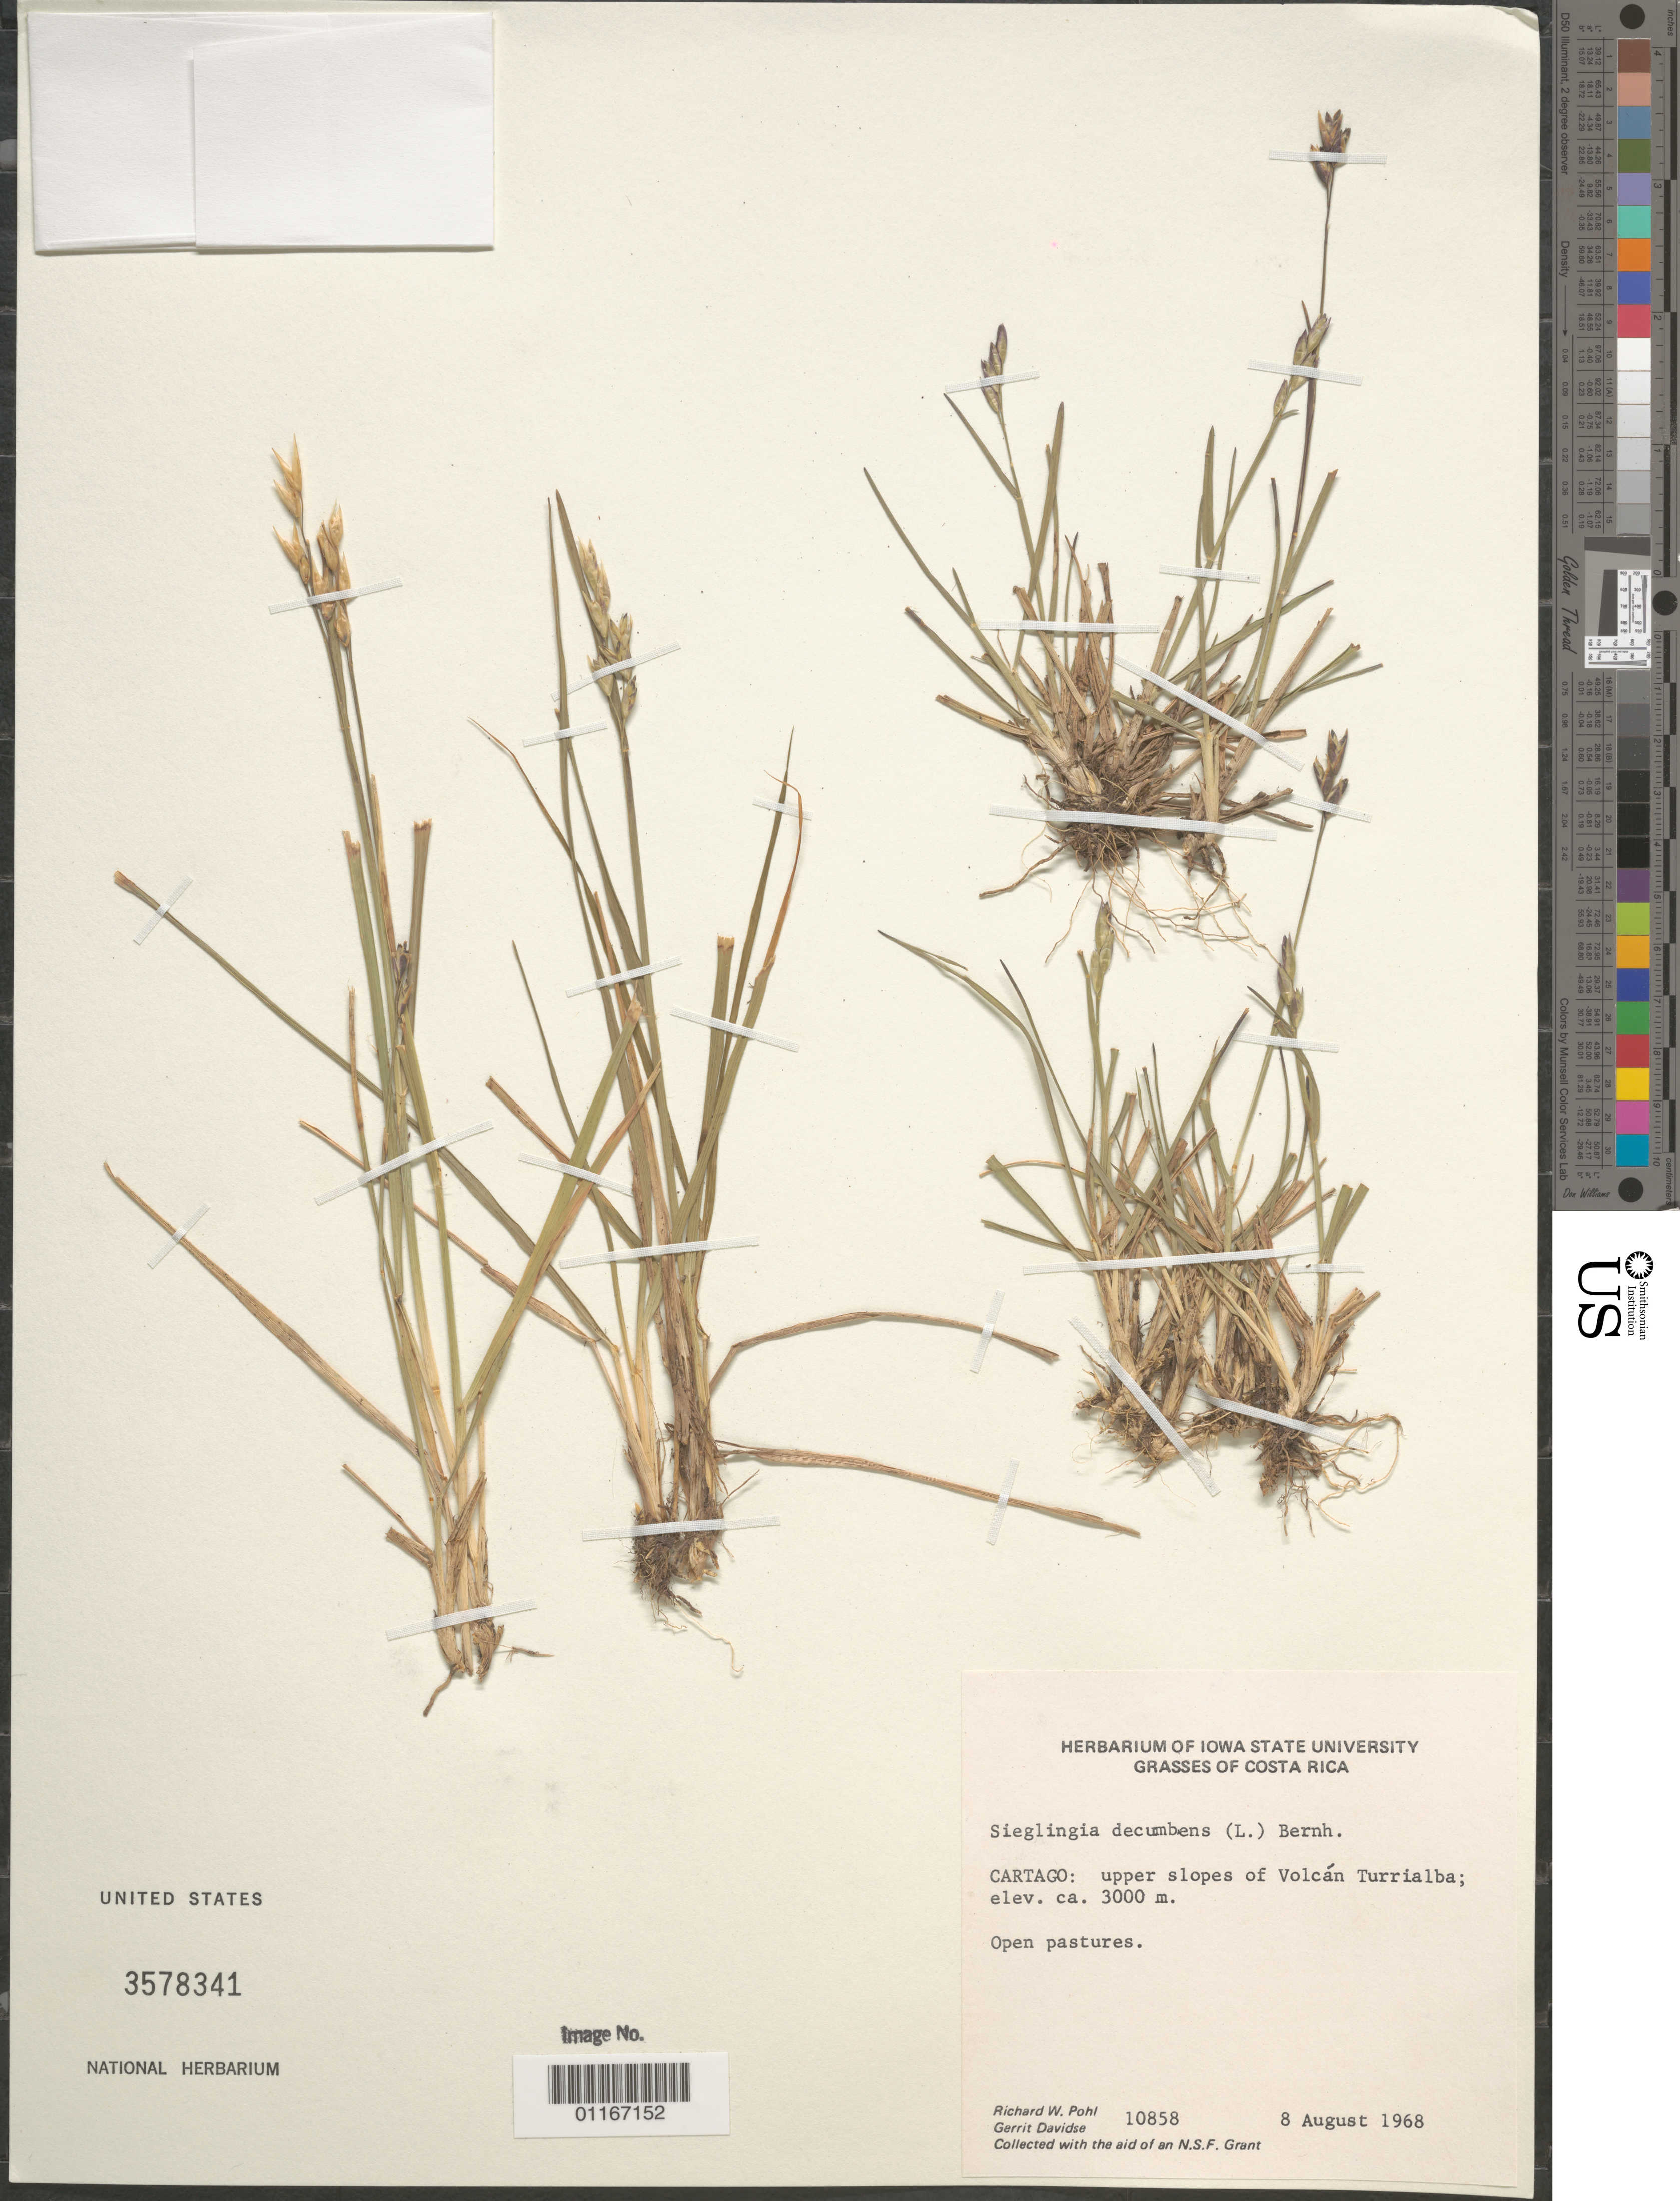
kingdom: Plantae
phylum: Tracheophyta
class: Liliopsida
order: Poales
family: Poaceae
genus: Sieglingia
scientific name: Sieglingia decumbens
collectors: R. W. Pohl & G. Davidse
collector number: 10858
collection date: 1968-08-08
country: Costa Rica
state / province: Cartago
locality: Upper slopes of Colcan Turrialba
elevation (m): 3000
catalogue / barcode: US 3578341